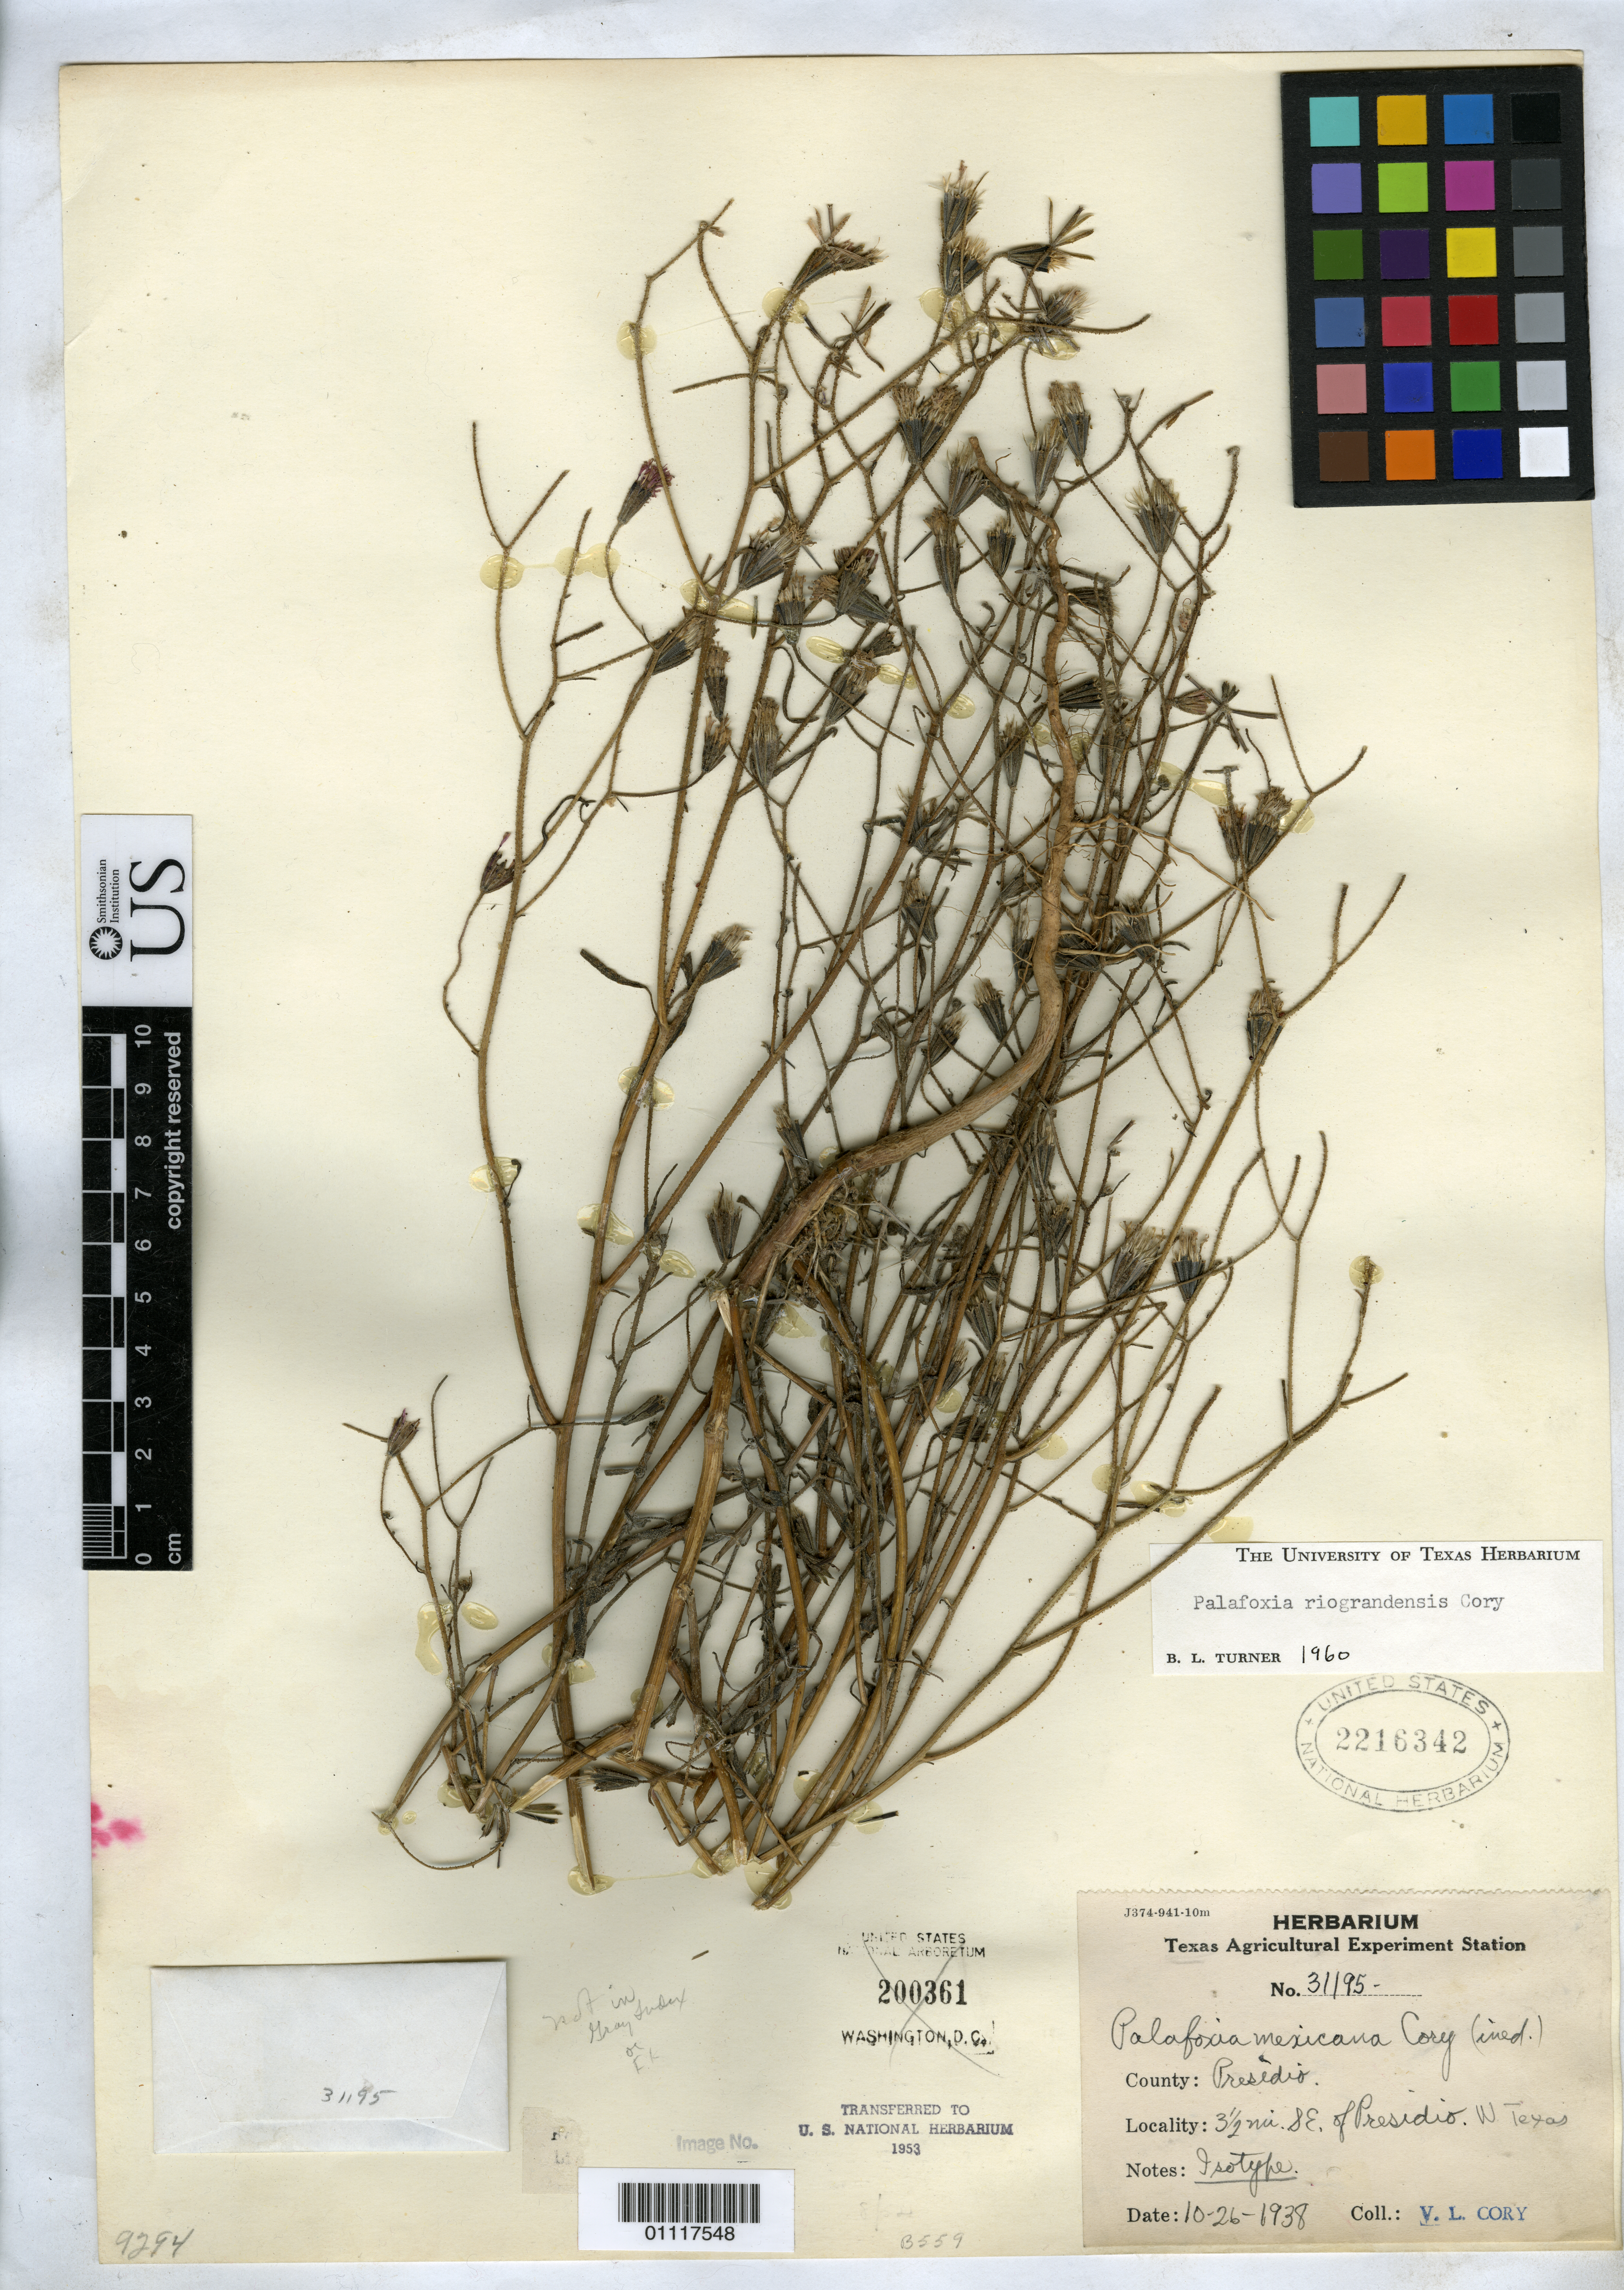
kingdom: Plantae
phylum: Tracheophyta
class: Magnoliopsida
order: Asterales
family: Asteraceae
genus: Palafoxia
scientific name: Palafoxia riograndensis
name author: Cory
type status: Isotype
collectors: V. Cory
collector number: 31195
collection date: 1938-10-26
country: United States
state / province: Texas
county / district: Presidio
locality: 3.5 mi SE of Presidio, W. Texas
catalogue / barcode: US 2216342